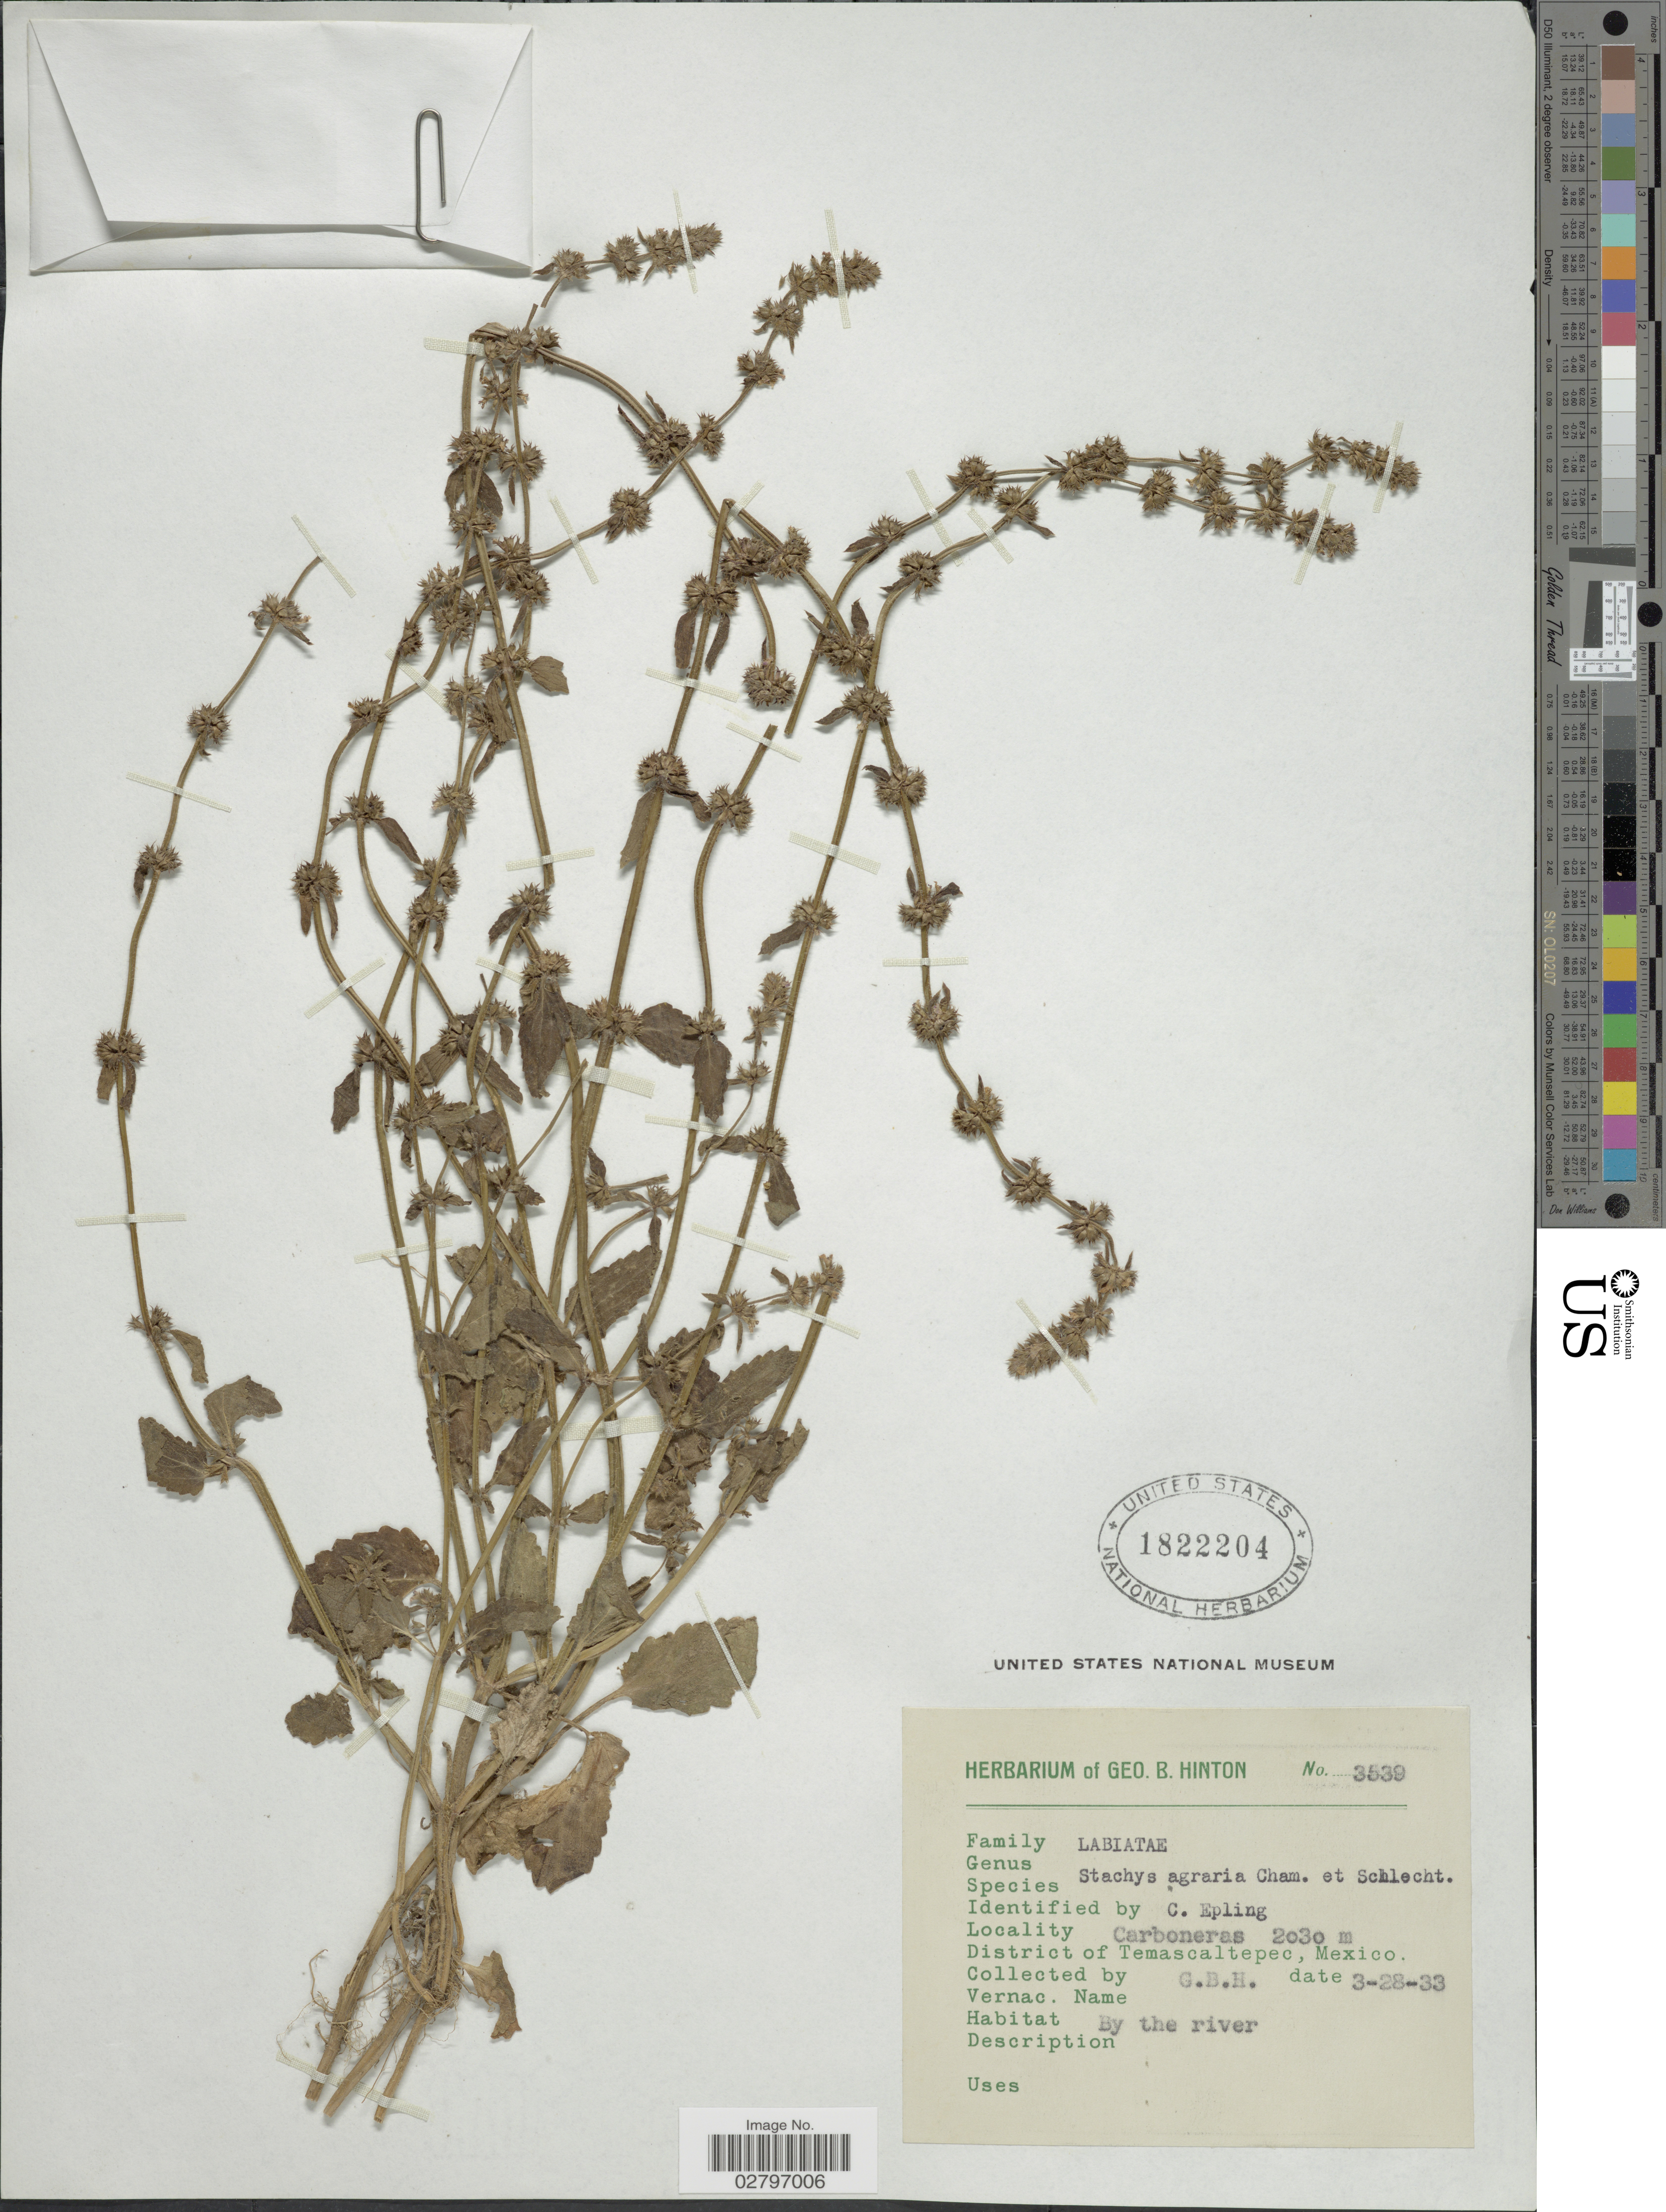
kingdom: Plantae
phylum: Tracheophyta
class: Magnoliopsida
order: Lamiales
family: Lamiaceae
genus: Stachys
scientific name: Stachys agraria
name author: Schltdl. & Cham.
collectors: G. B. Hinton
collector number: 3539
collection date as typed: Transcribed d/m/y: 28/3/33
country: Mexico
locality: Carboneras, District of Temascaltepec, Mexico.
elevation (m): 2030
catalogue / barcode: US 1822204